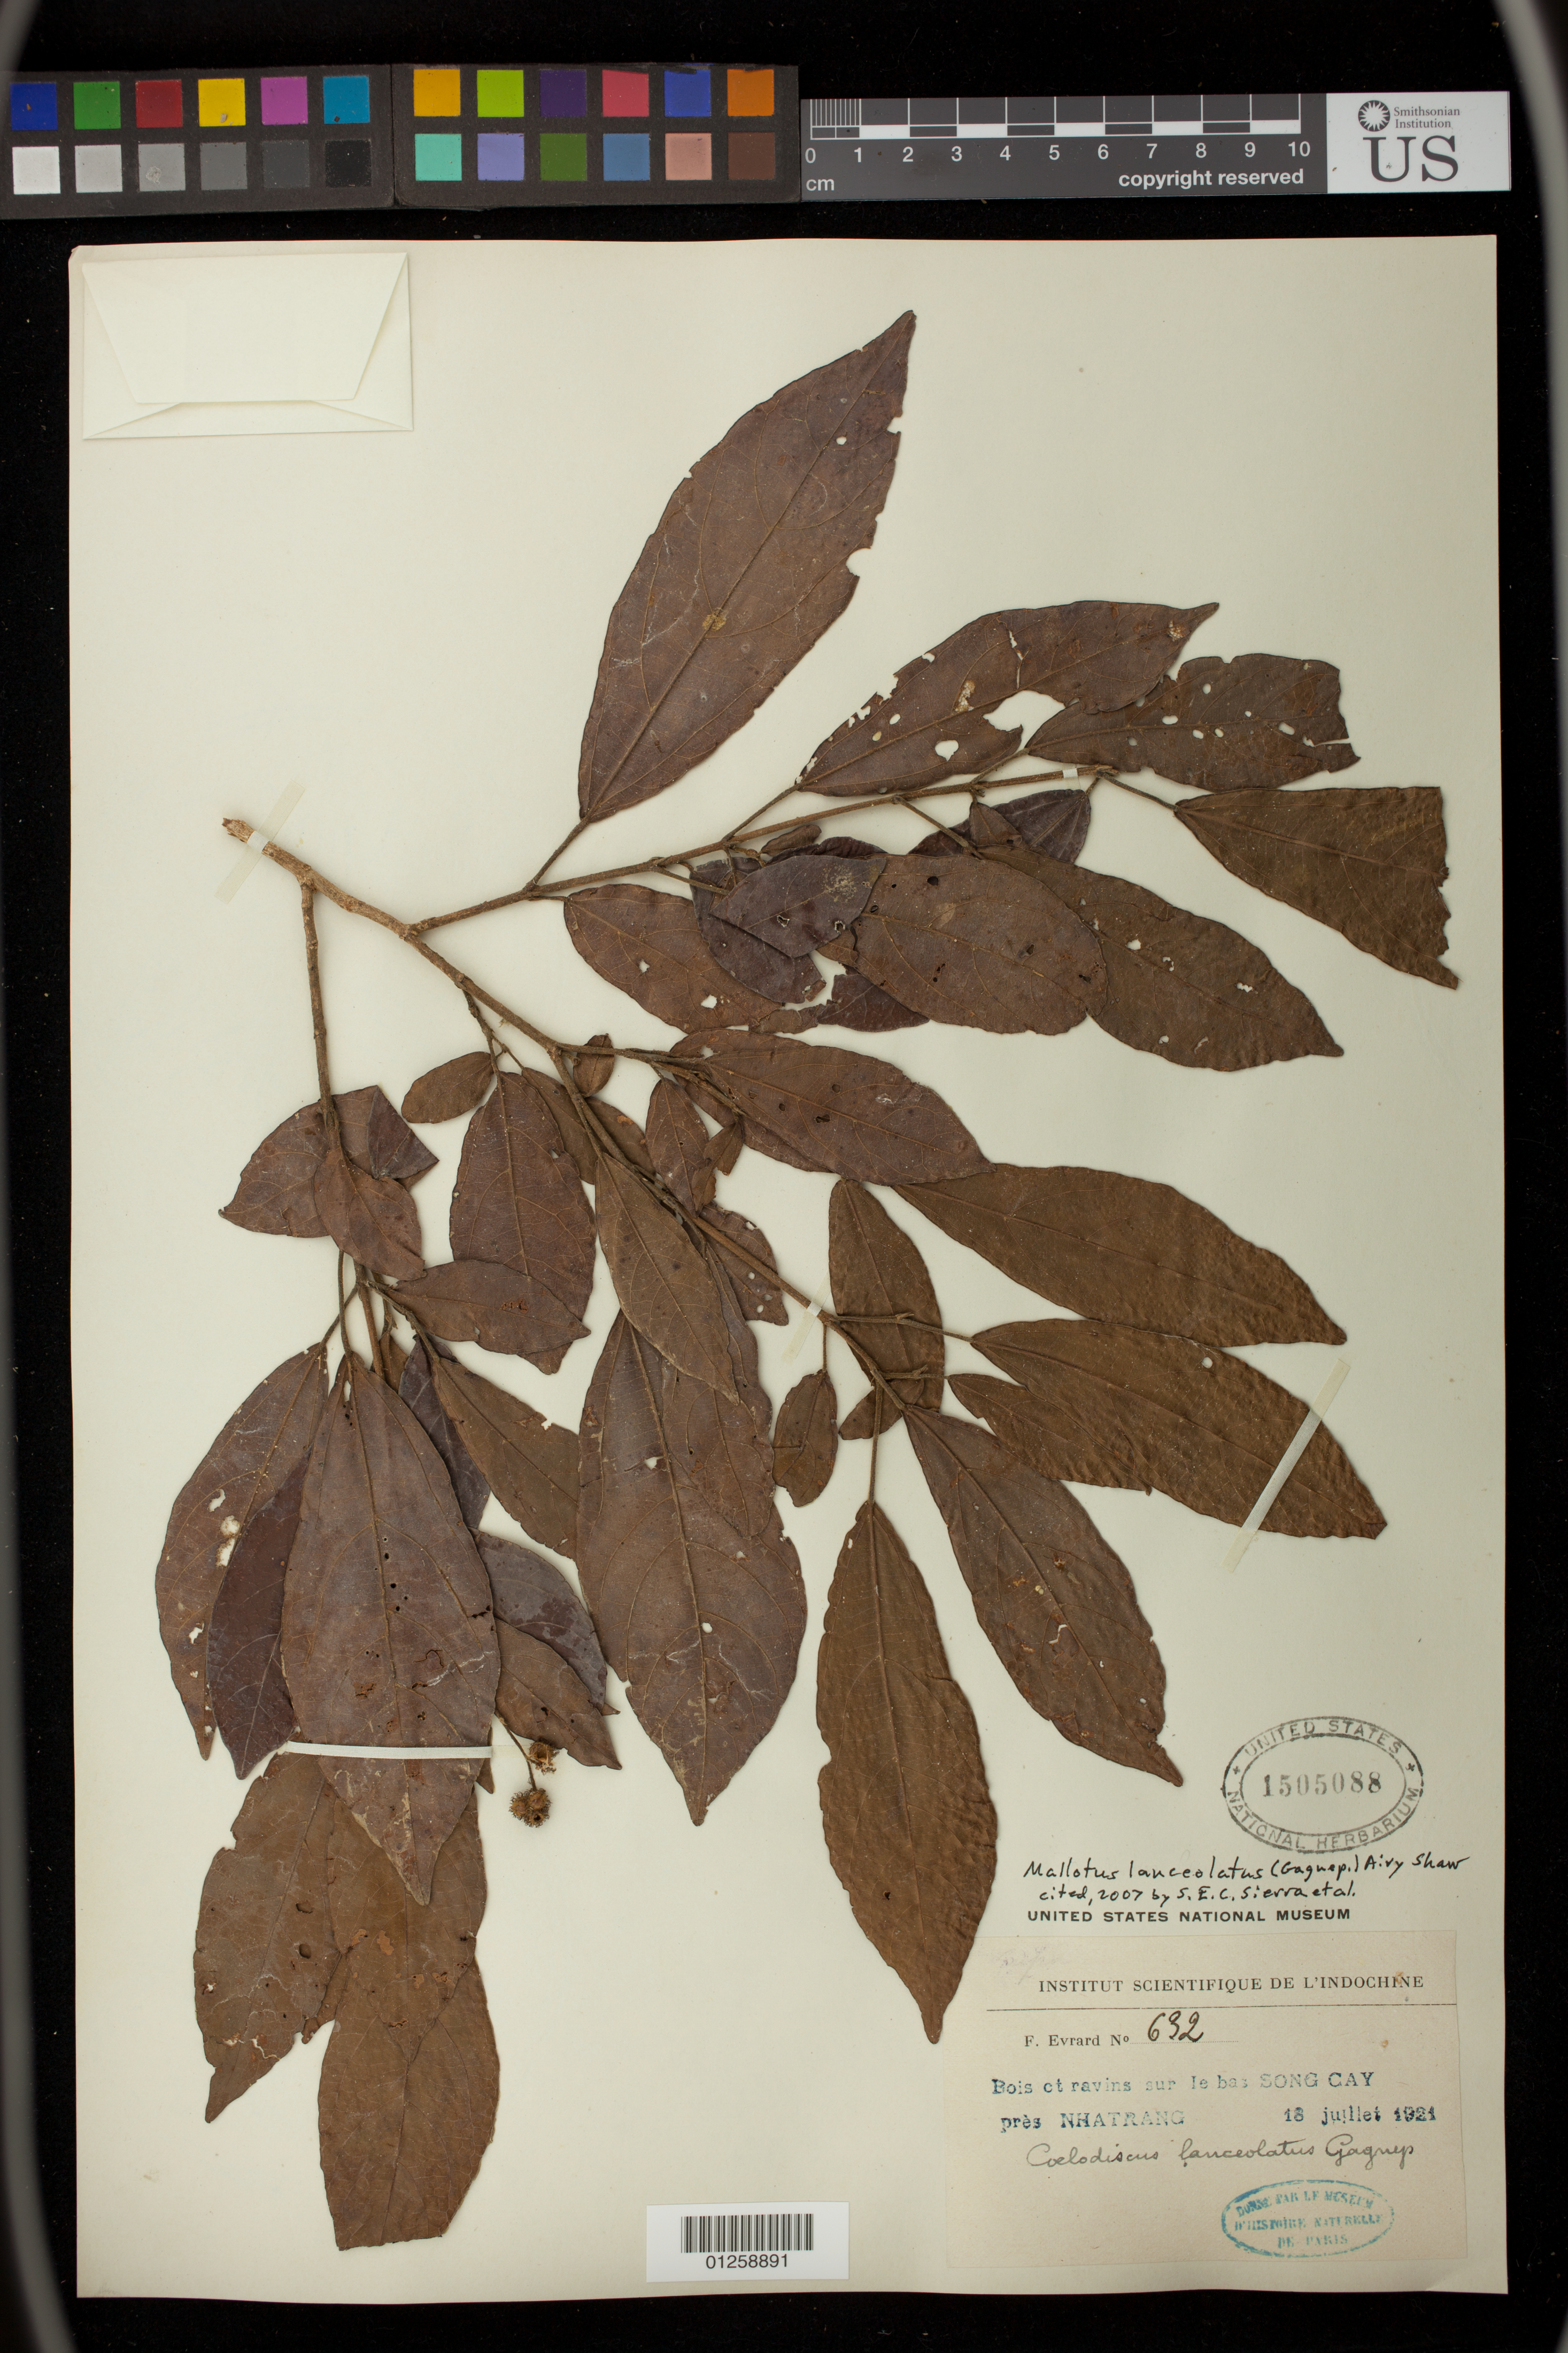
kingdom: Plantae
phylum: Tracheophyta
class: Magnoliopsida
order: Malpighiales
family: Euphorbiaceae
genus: Mallotus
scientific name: Mallotus lanceolatus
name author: (Gagnep.) Airy Shaw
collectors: F. Evrard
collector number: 632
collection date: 1921-07-18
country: Vietnam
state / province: Khanh Hoa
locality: Bois et ravins sur le bas Song Cay pres Nhatrang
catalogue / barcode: US 1505088